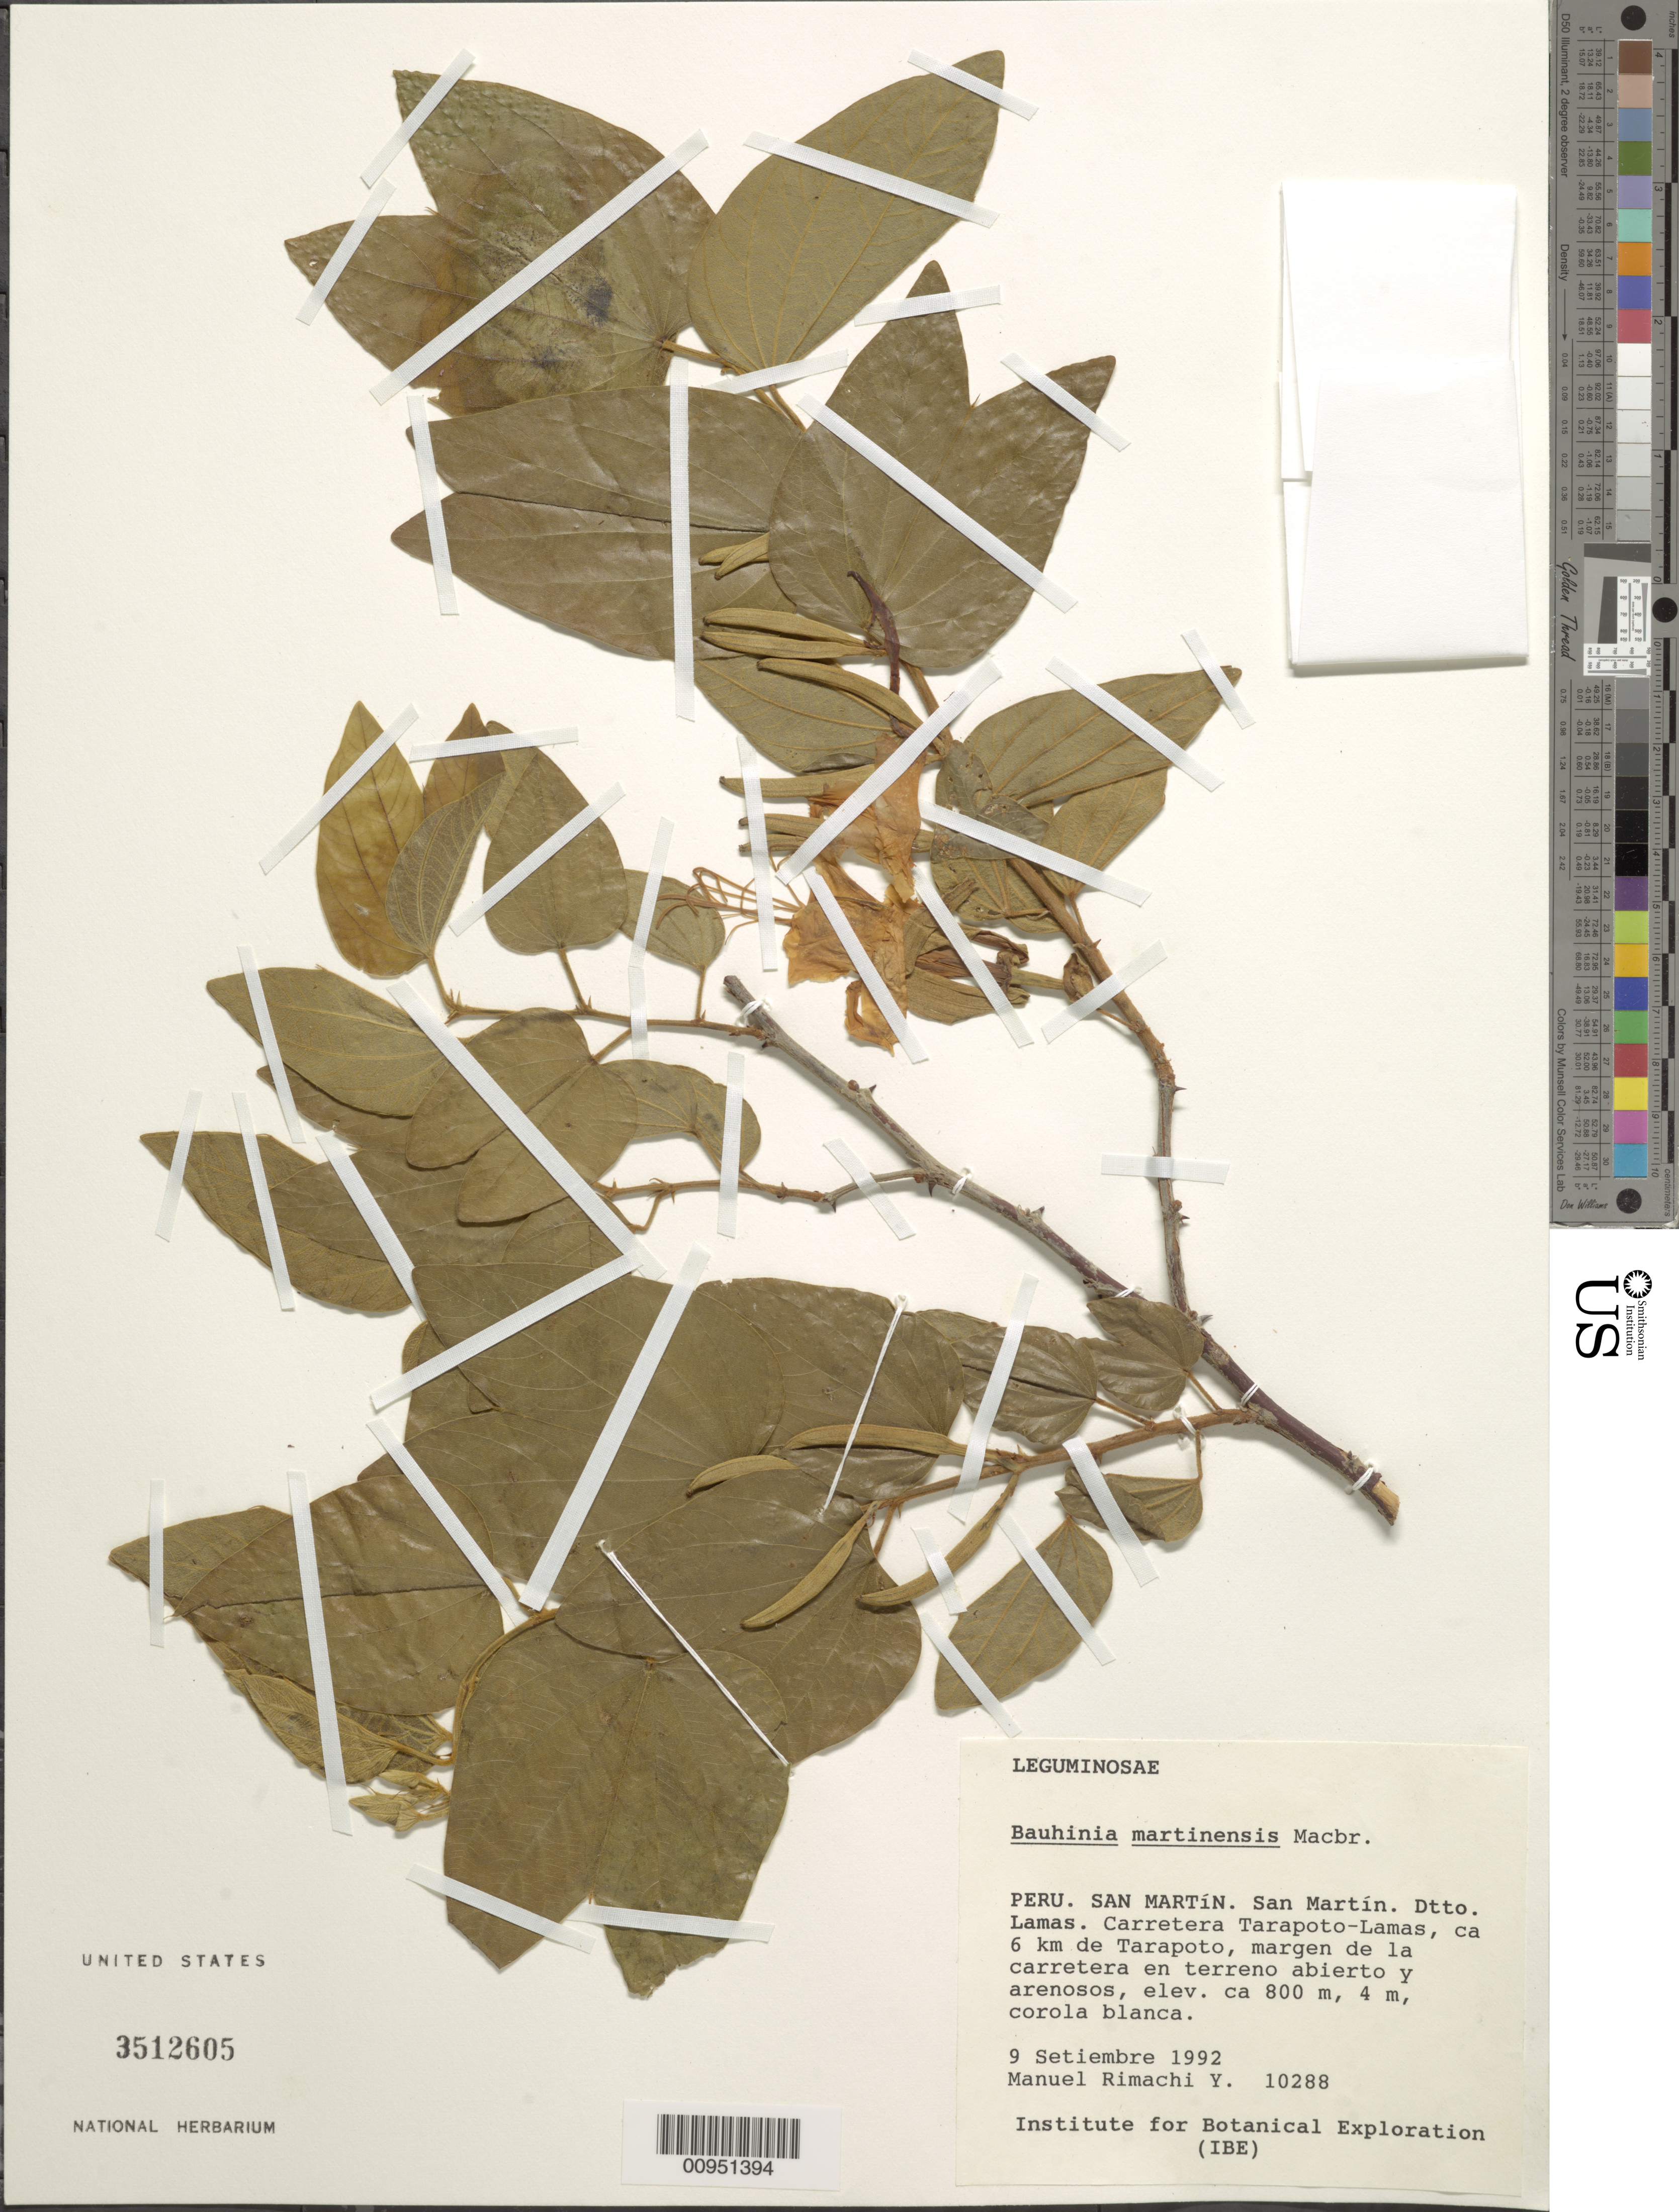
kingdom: Plantae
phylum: Tracheophyta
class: Magnoliopsida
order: Fabales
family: Fabaceae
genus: Bauhinia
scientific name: Bauhinia martinensis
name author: J.F. Macbr.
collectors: M. Rimachi Y.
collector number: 10288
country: Peru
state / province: San Martín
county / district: Lamas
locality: Carretera Tarapoto-Lamas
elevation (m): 800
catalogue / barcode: US 3512605